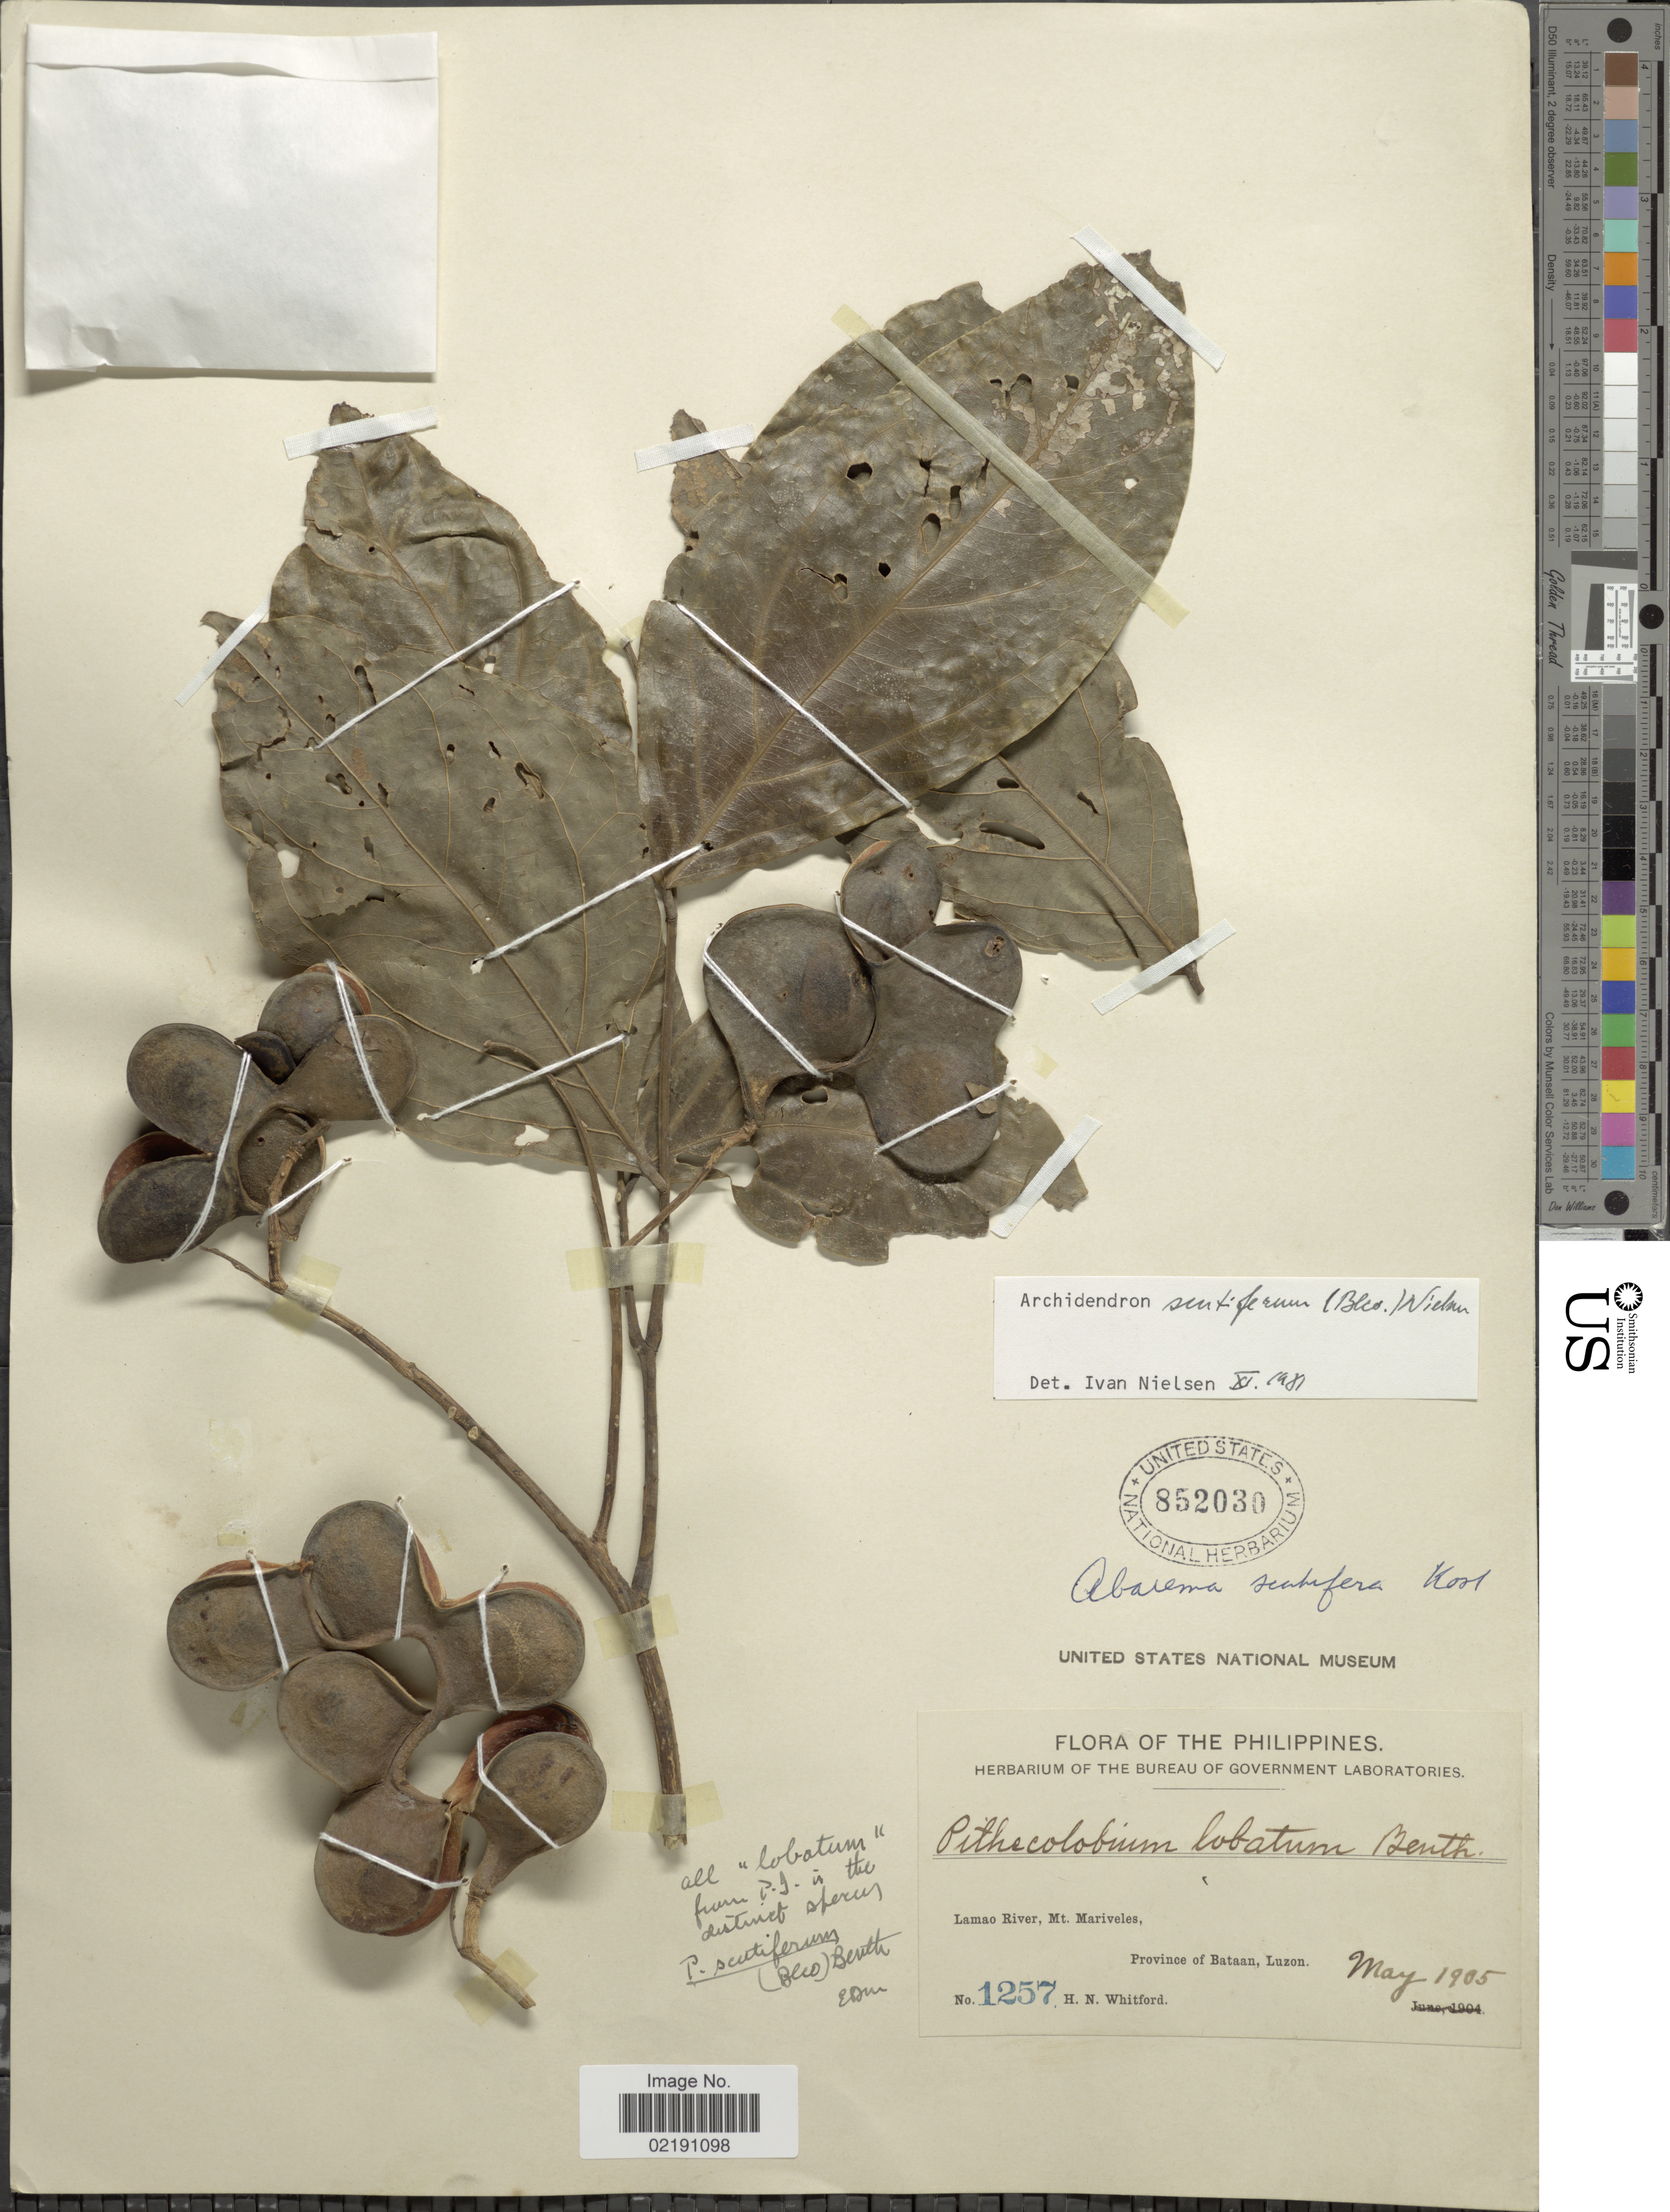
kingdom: Plantae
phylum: Tracheophyta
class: Magnoliopsida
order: Fabales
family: Fabaceae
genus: Archidendron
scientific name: Archidendron scutiferum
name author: (Blanco) I.C. Nielsen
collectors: H. N. Whitford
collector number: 1257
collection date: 1905-05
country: Philippines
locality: Lamao River, Mt. Mariveles, Province of Bataan, Luzon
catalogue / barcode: US 852030